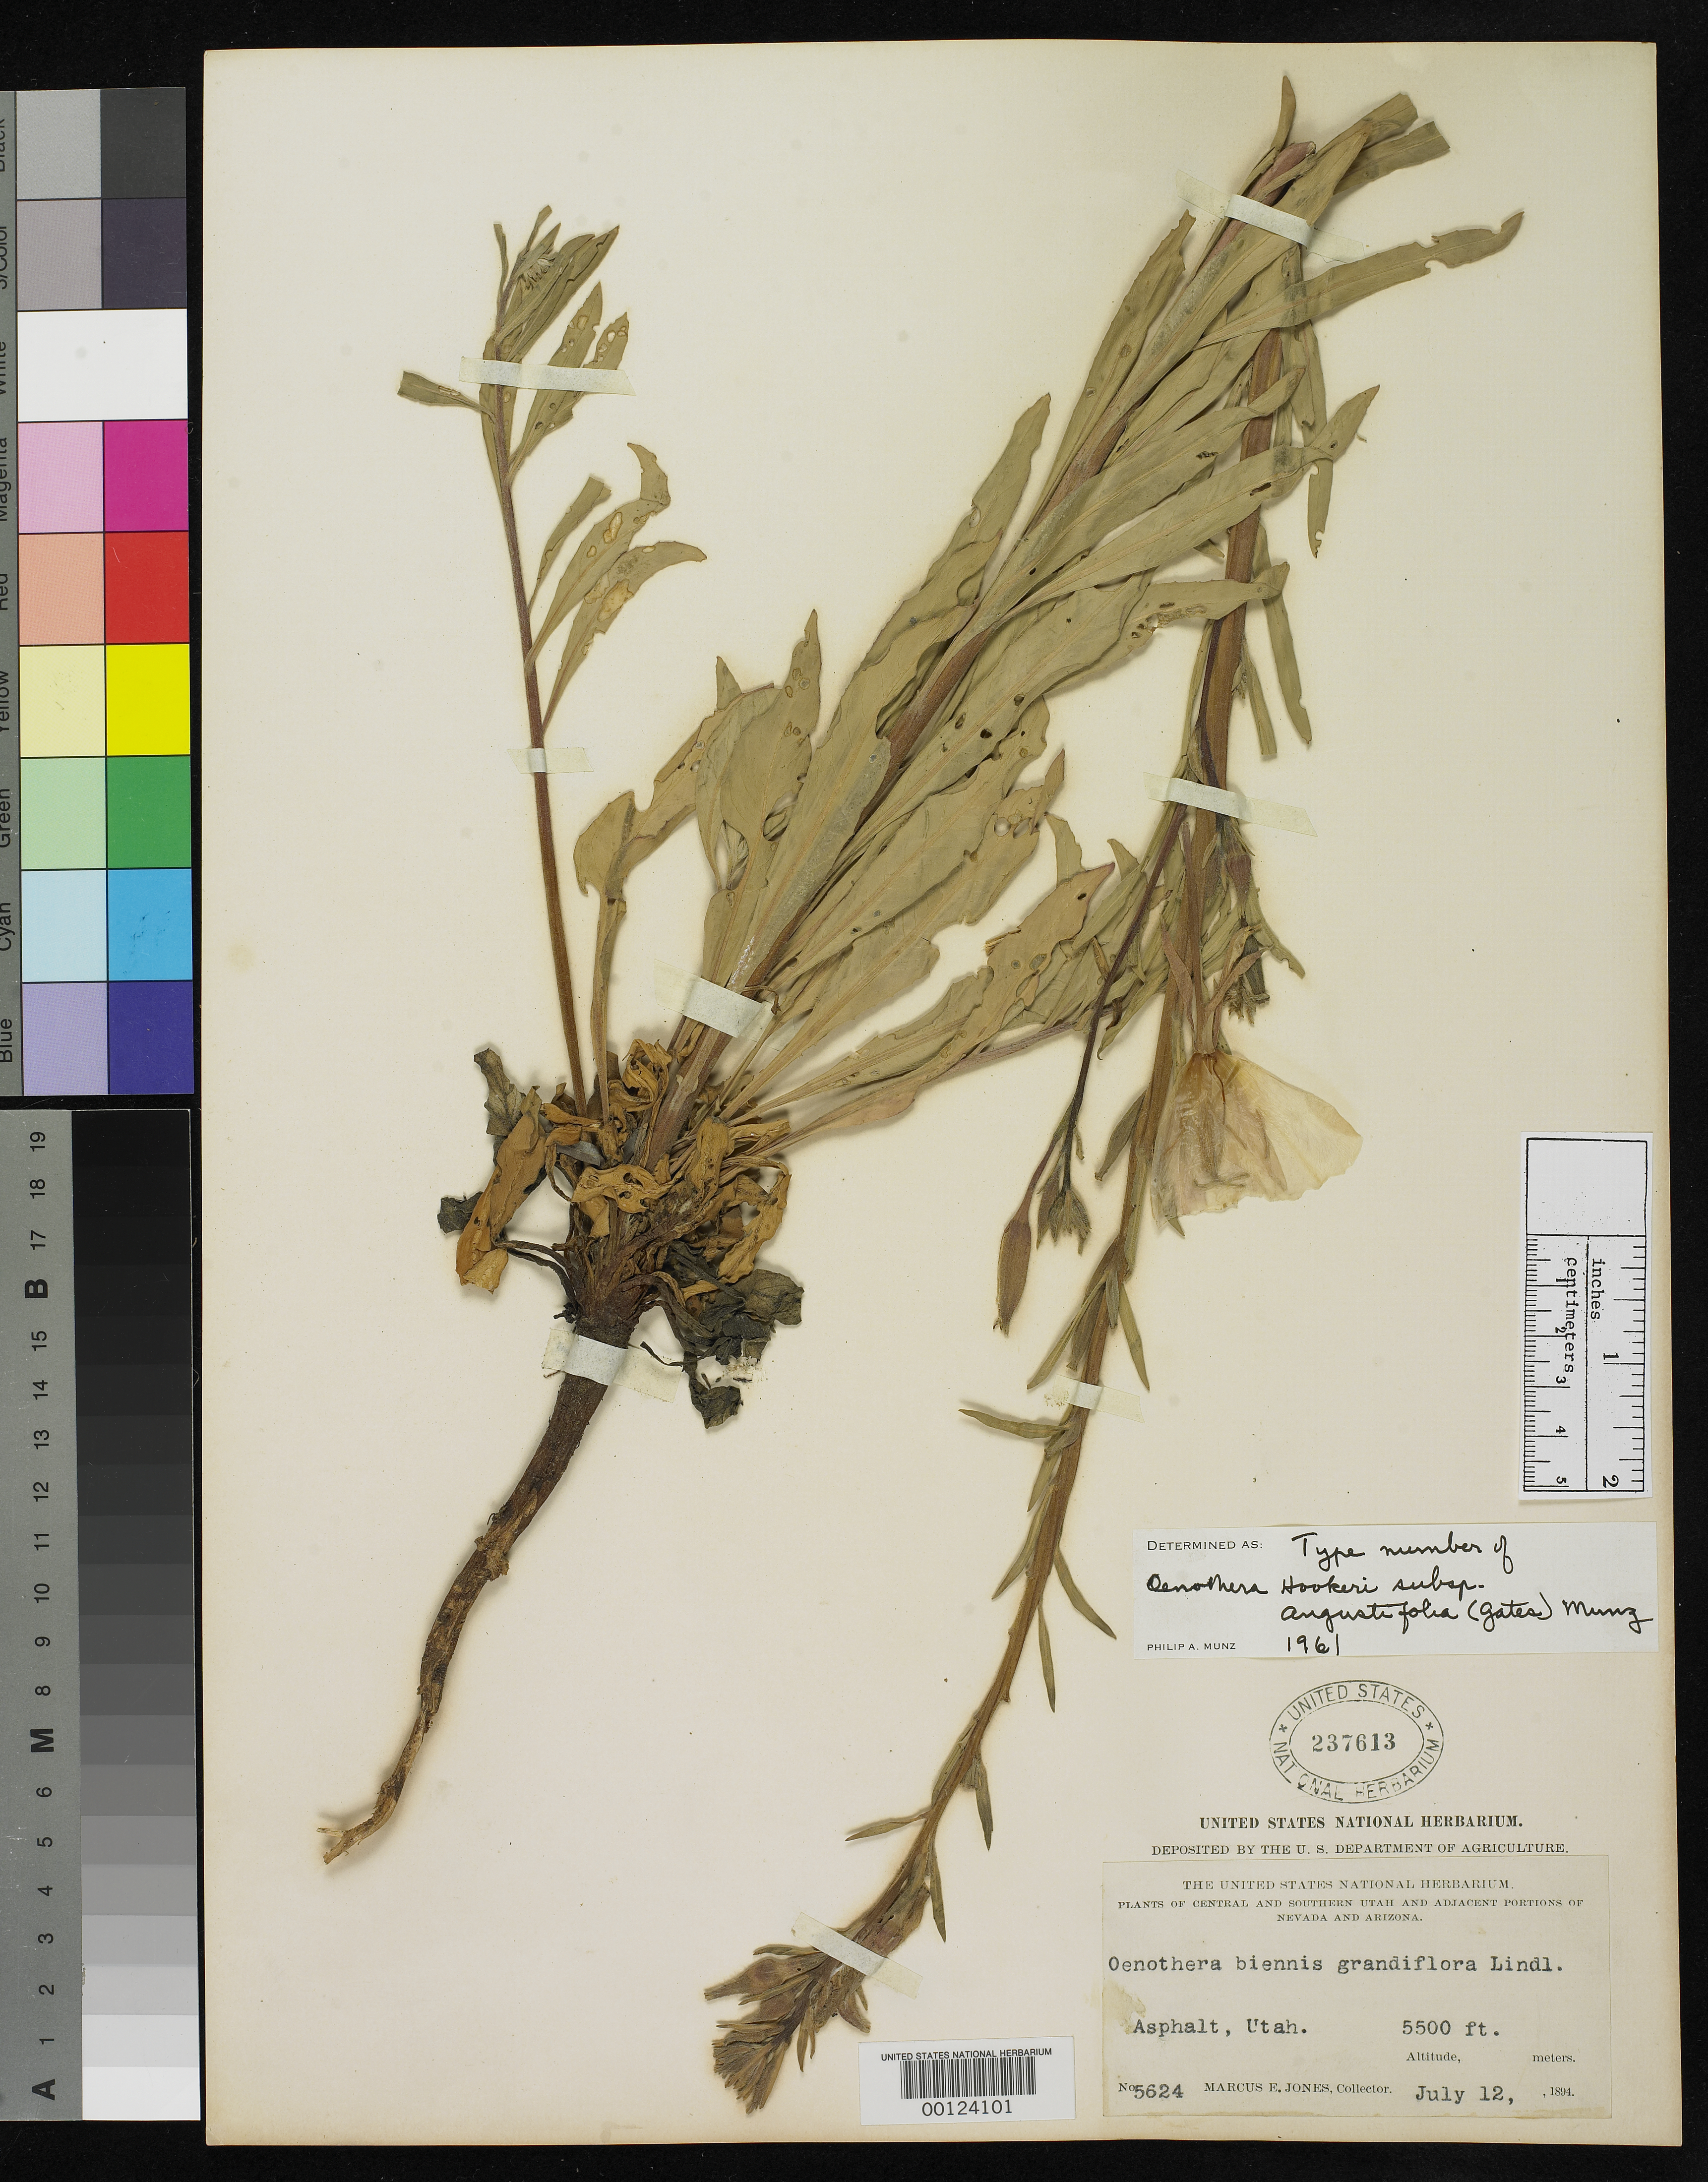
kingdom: Plantae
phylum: Tracheophyta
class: Magnoliopsida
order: Myrtales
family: Onagraceae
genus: Oenothera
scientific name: Oenothera hookeri var. angustifolia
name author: R.R. Gates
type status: Isotype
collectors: M. E. Jones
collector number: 5624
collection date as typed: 12 Jul 1894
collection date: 1894-07-12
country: United States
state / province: Utah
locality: Asphalt; alt. 5500 ft.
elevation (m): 1676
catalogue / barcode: US 237613